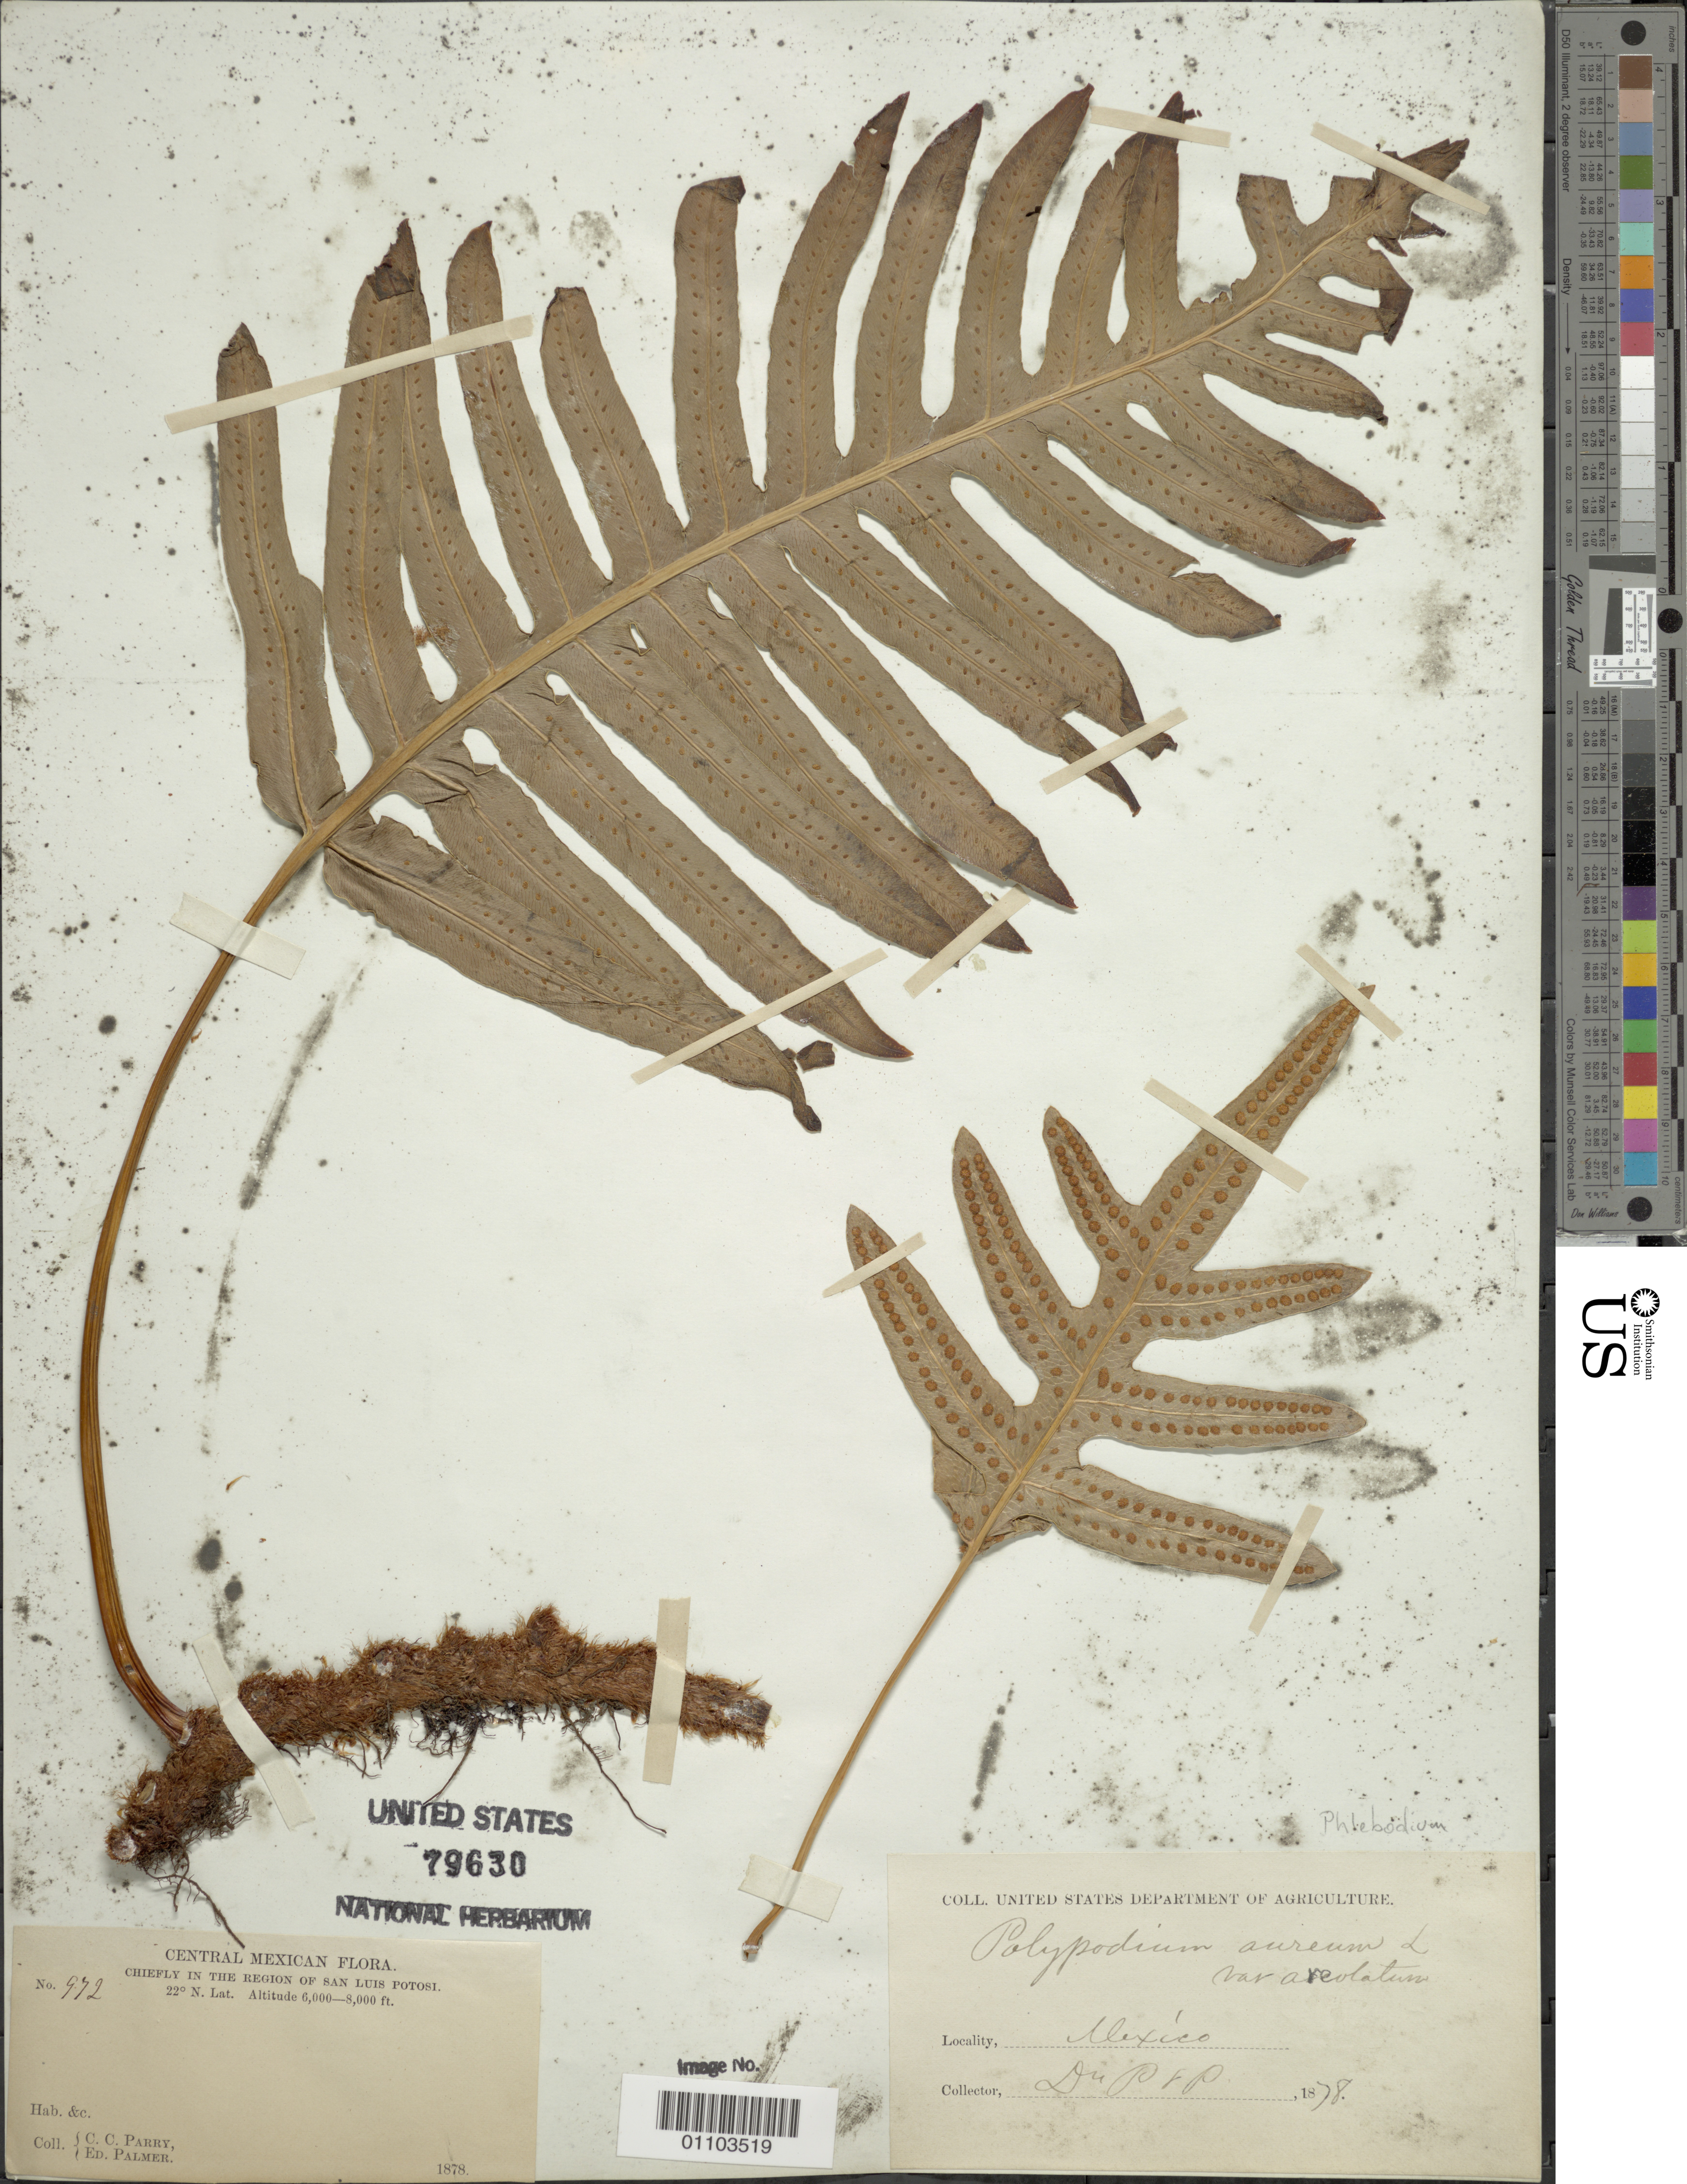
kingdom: Plantae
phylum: Tracheophyta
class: Polypodiopsida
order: Polypodiales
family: Polypodiaceae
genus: Phlebodium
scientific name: Phlebodium pseudoaureum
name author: (Cav.) Lellinger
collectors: C. C. Parry & E. Palmer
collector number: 972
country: Mexico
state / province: San Luis Potosí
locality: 22 N lat.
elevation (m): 1829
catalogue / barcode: US 49630